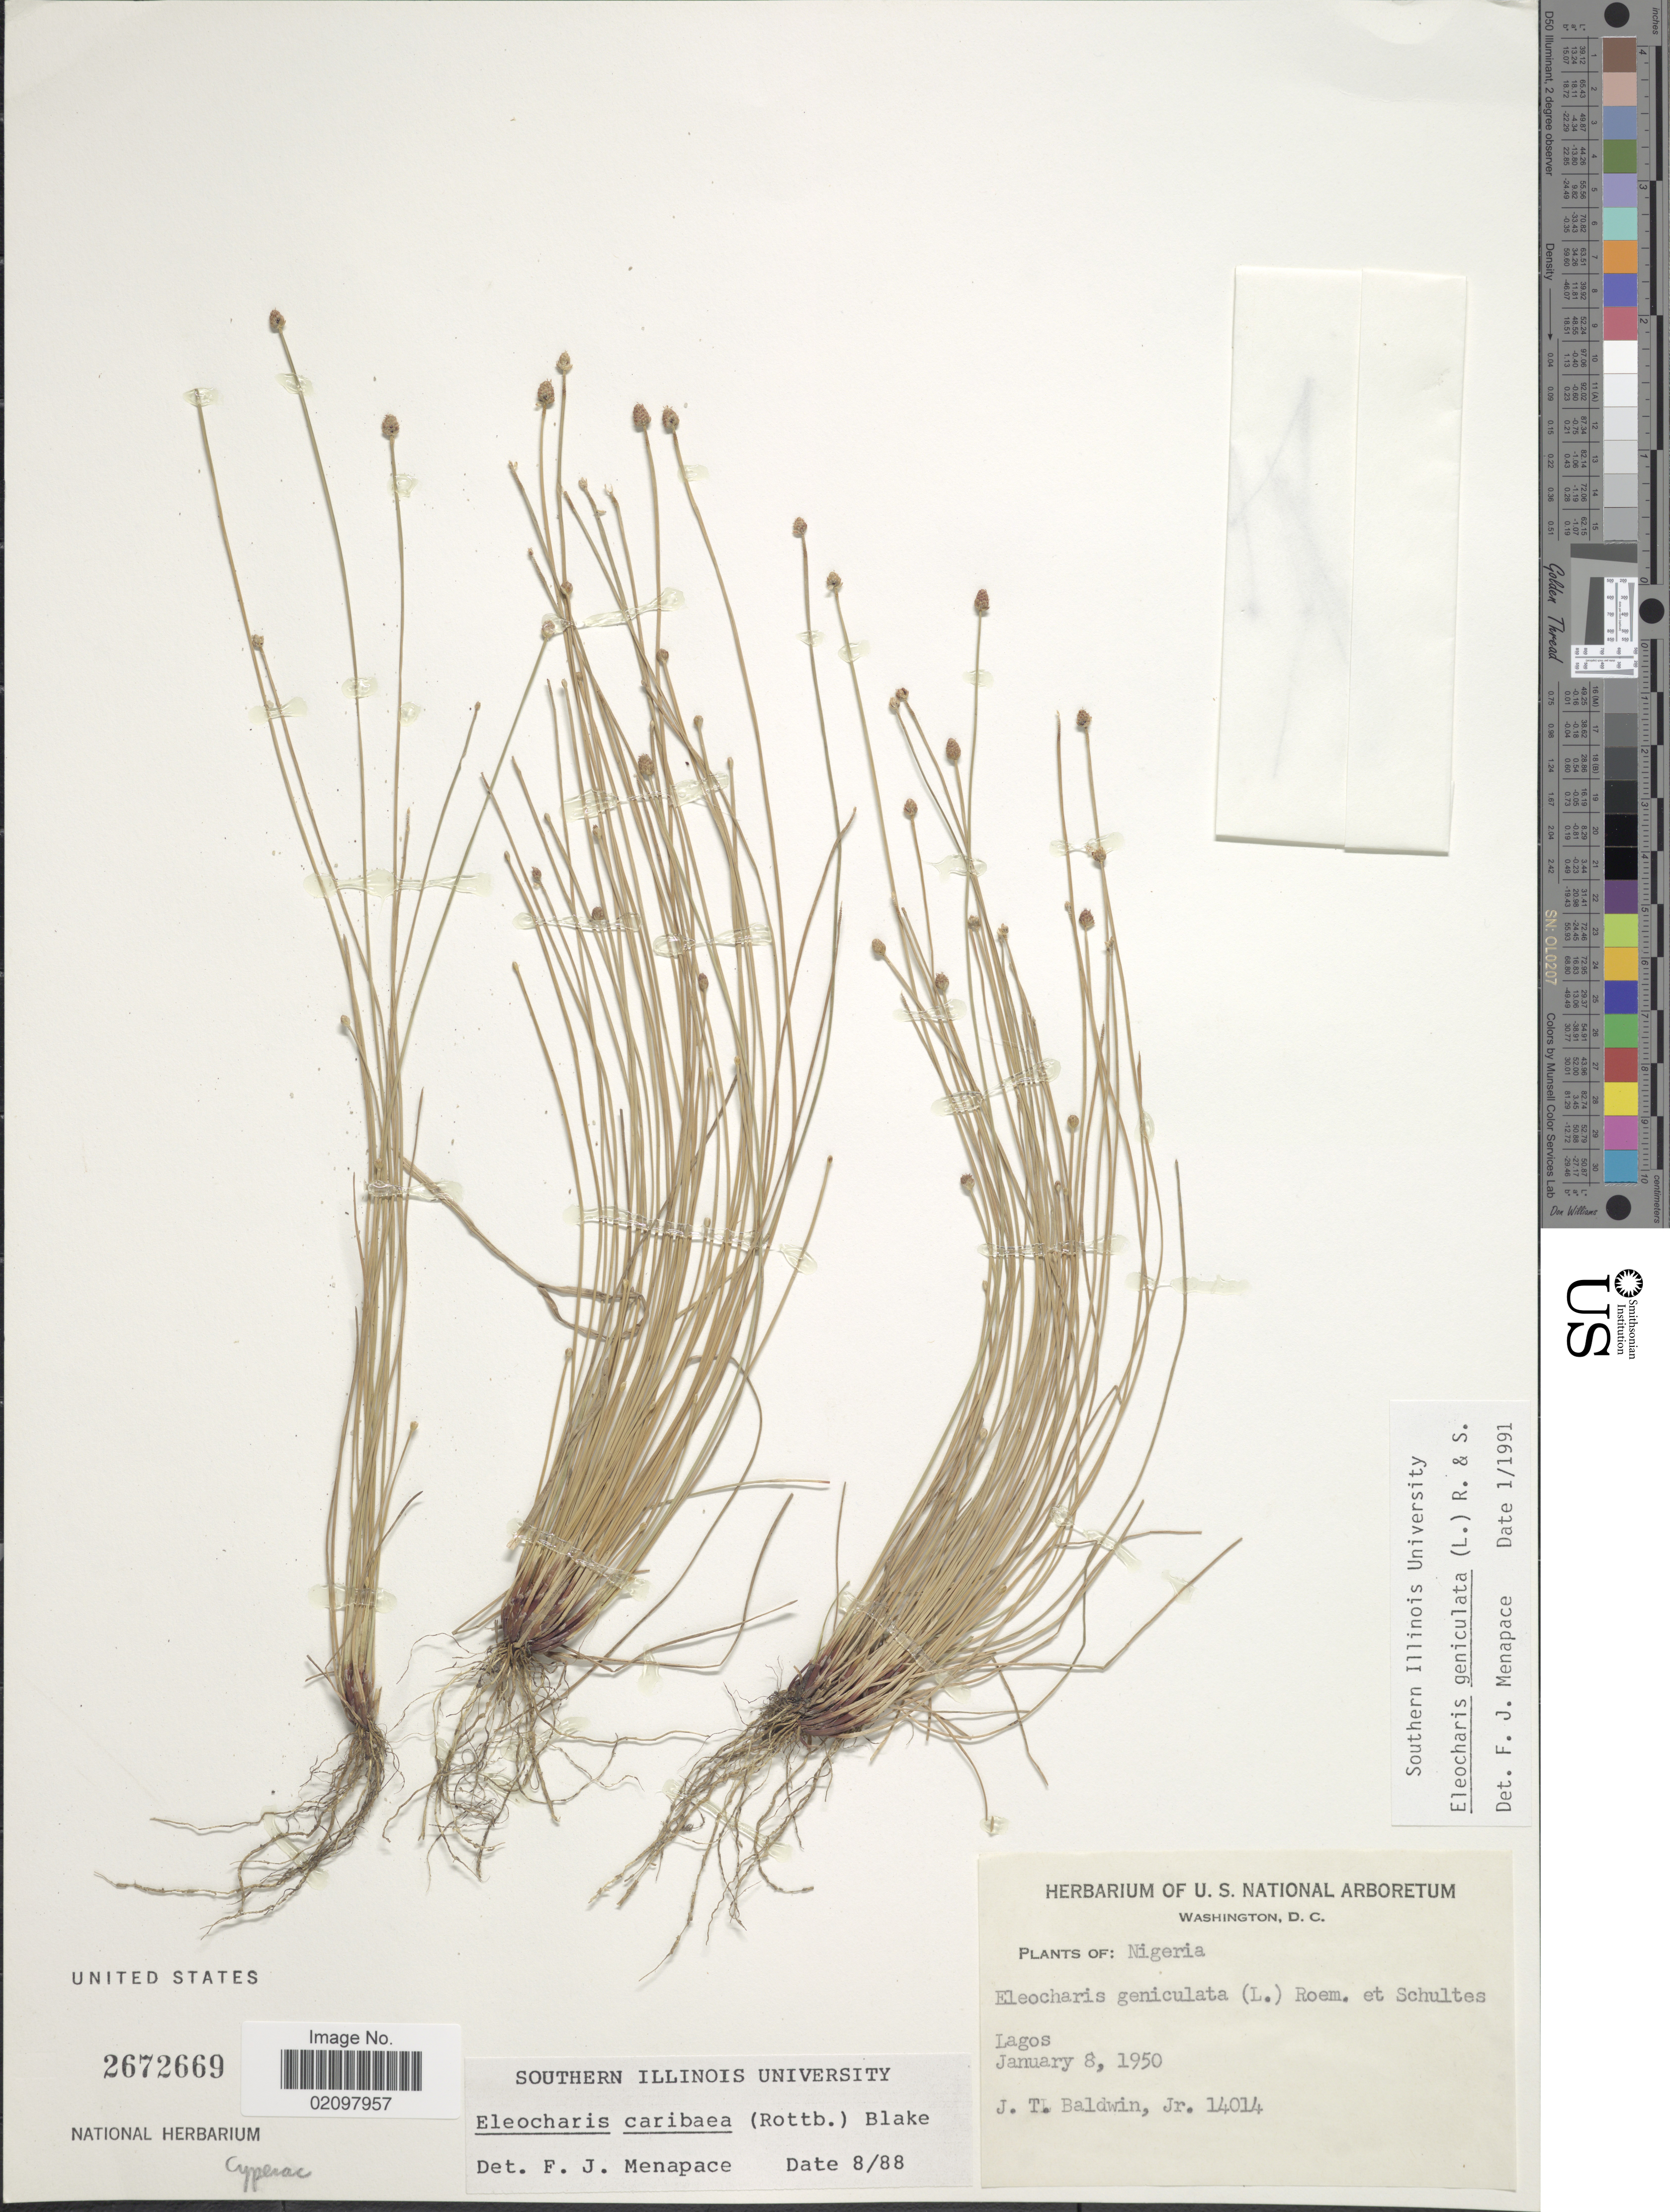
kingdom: Plantae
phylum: Tracheophyta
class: Liliopsida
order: Poales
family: Cyperaceae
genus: Eleocharis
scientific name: Eleocharis geniculata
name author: (L.) Roem. & Schult.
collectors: J. T. Baldwin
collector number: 14014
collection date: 1950-01-08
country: Nigeria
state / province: Lagos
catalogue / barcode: US 2672669